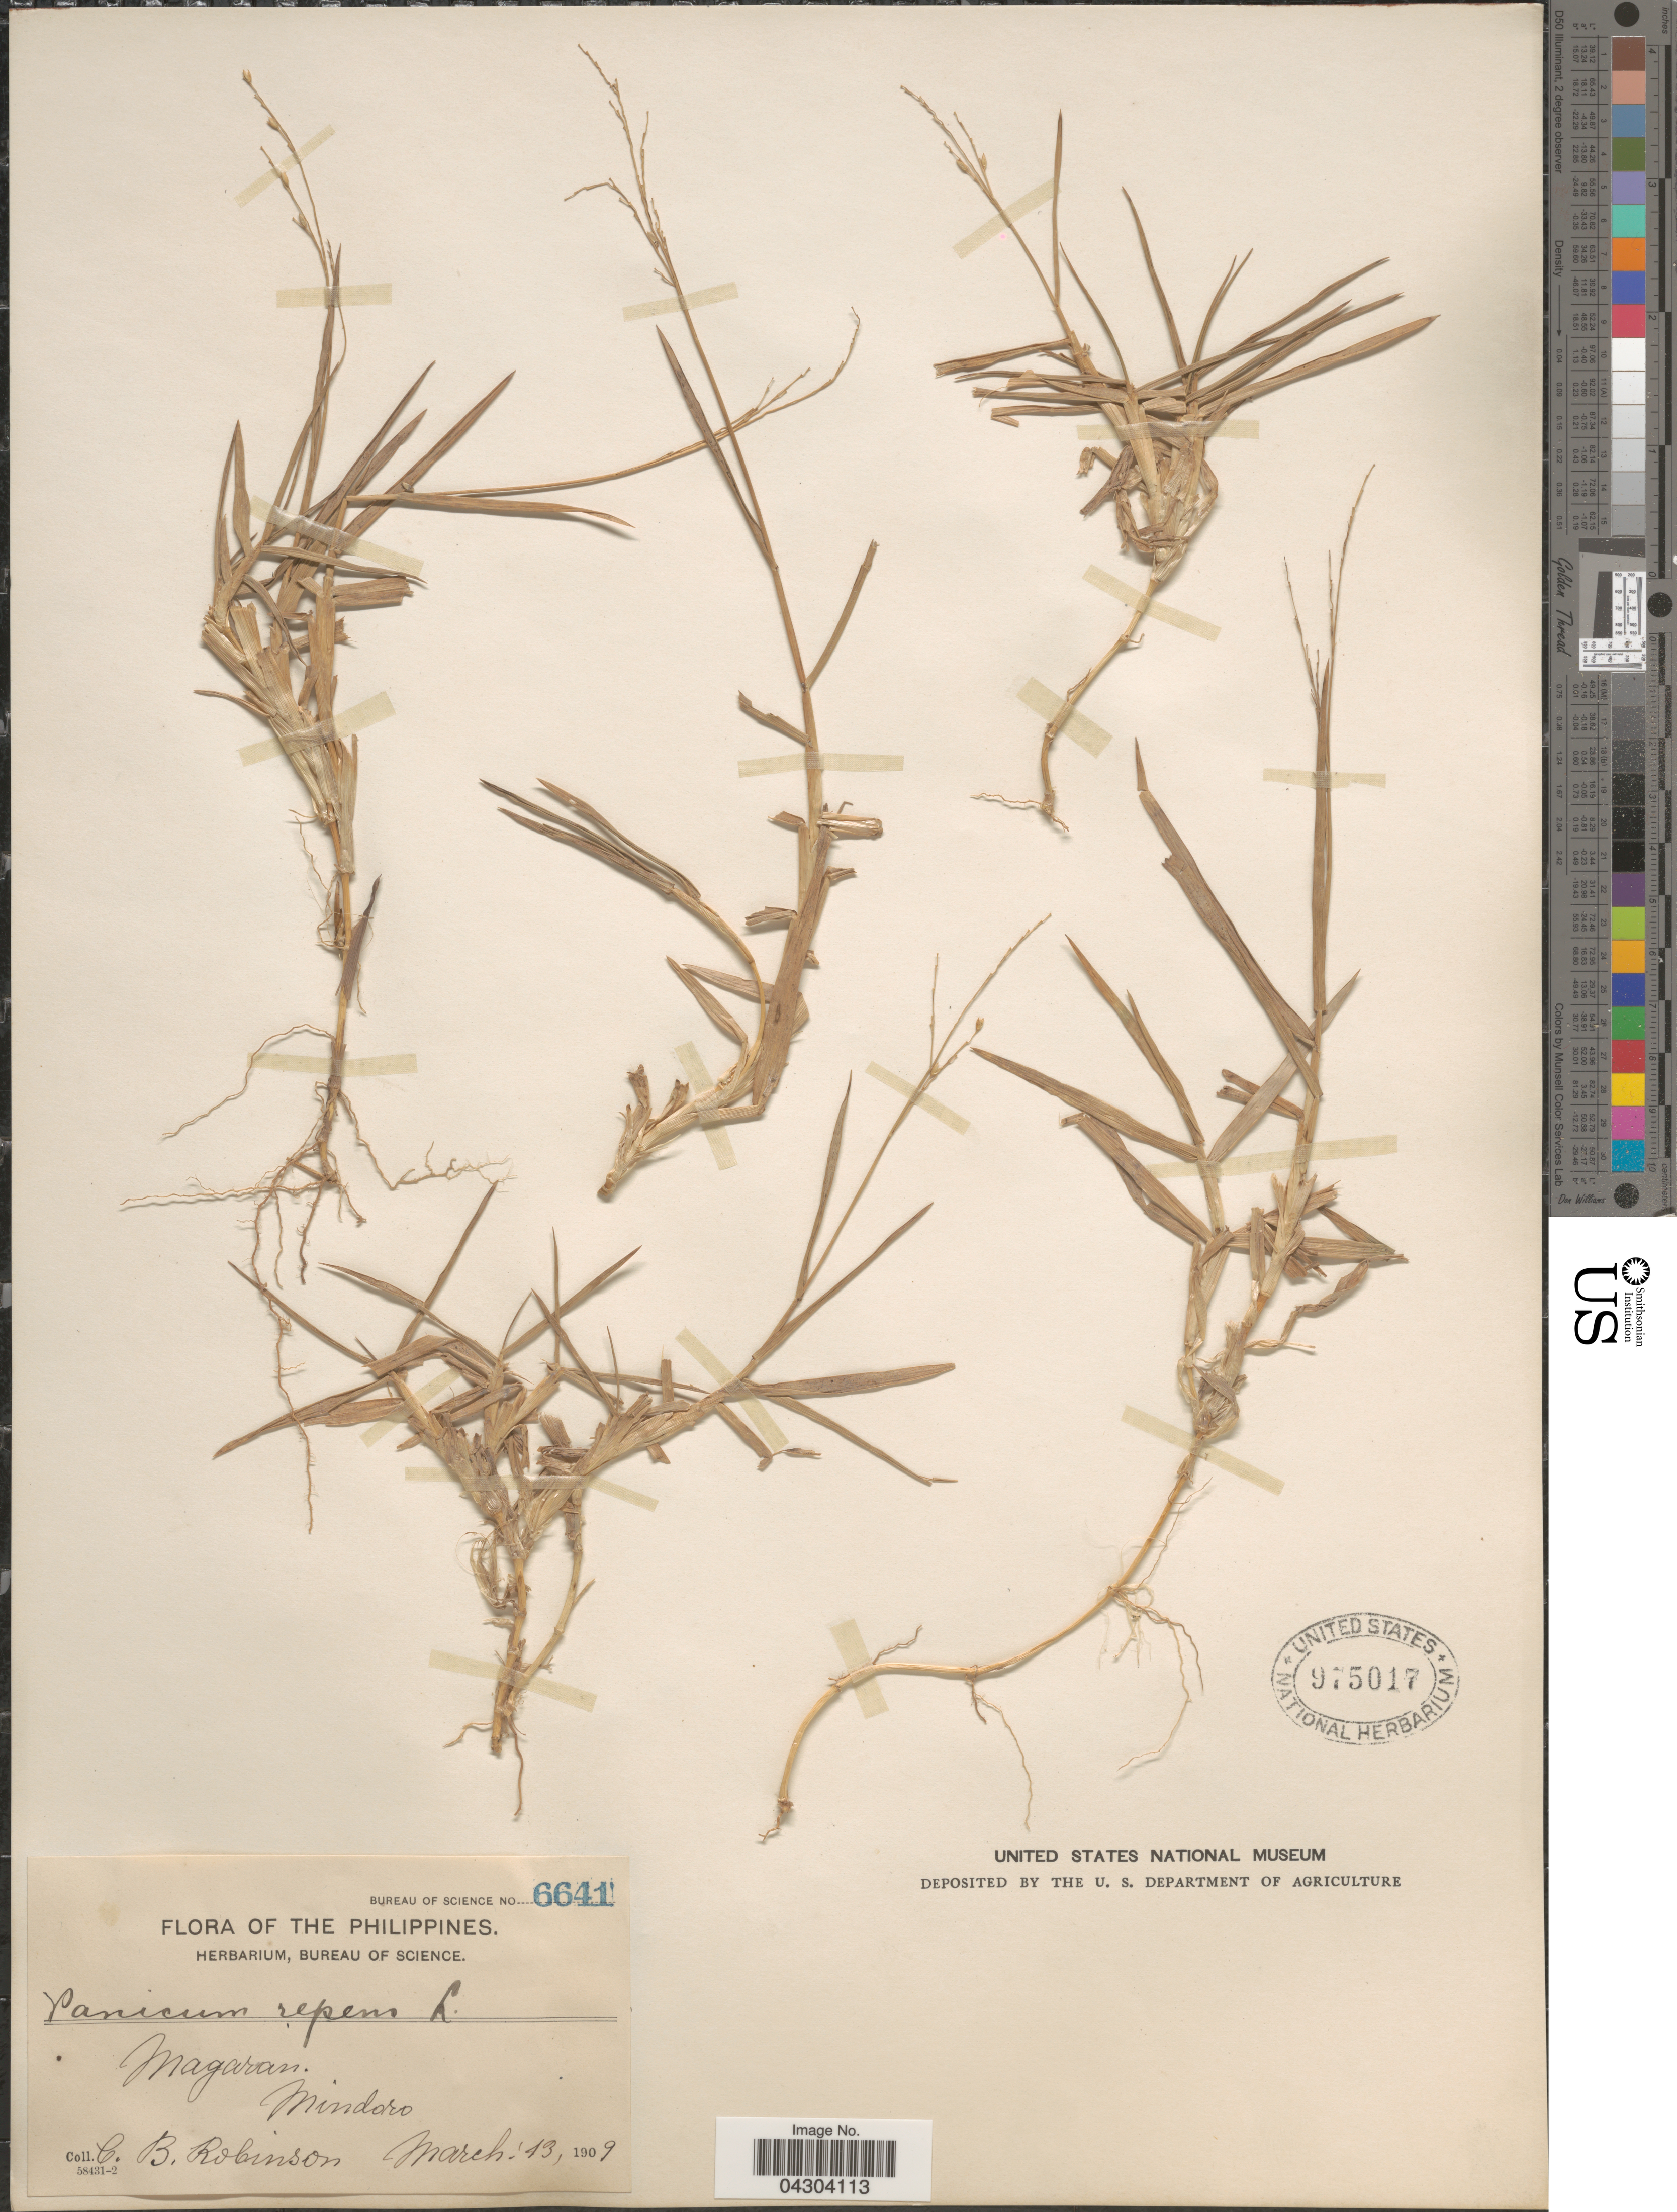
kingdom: Plantae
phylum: Tracheophyta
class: Liliopsida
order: Poales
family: Poaceae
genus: Panicum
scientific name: Panicum repens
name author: L.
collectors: C. Robinson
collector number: Bureau of Science 6641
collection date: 1909-03-13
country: Philippines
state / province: Mimaropa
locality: Magaran. Mindoro.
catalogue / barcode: US 975017